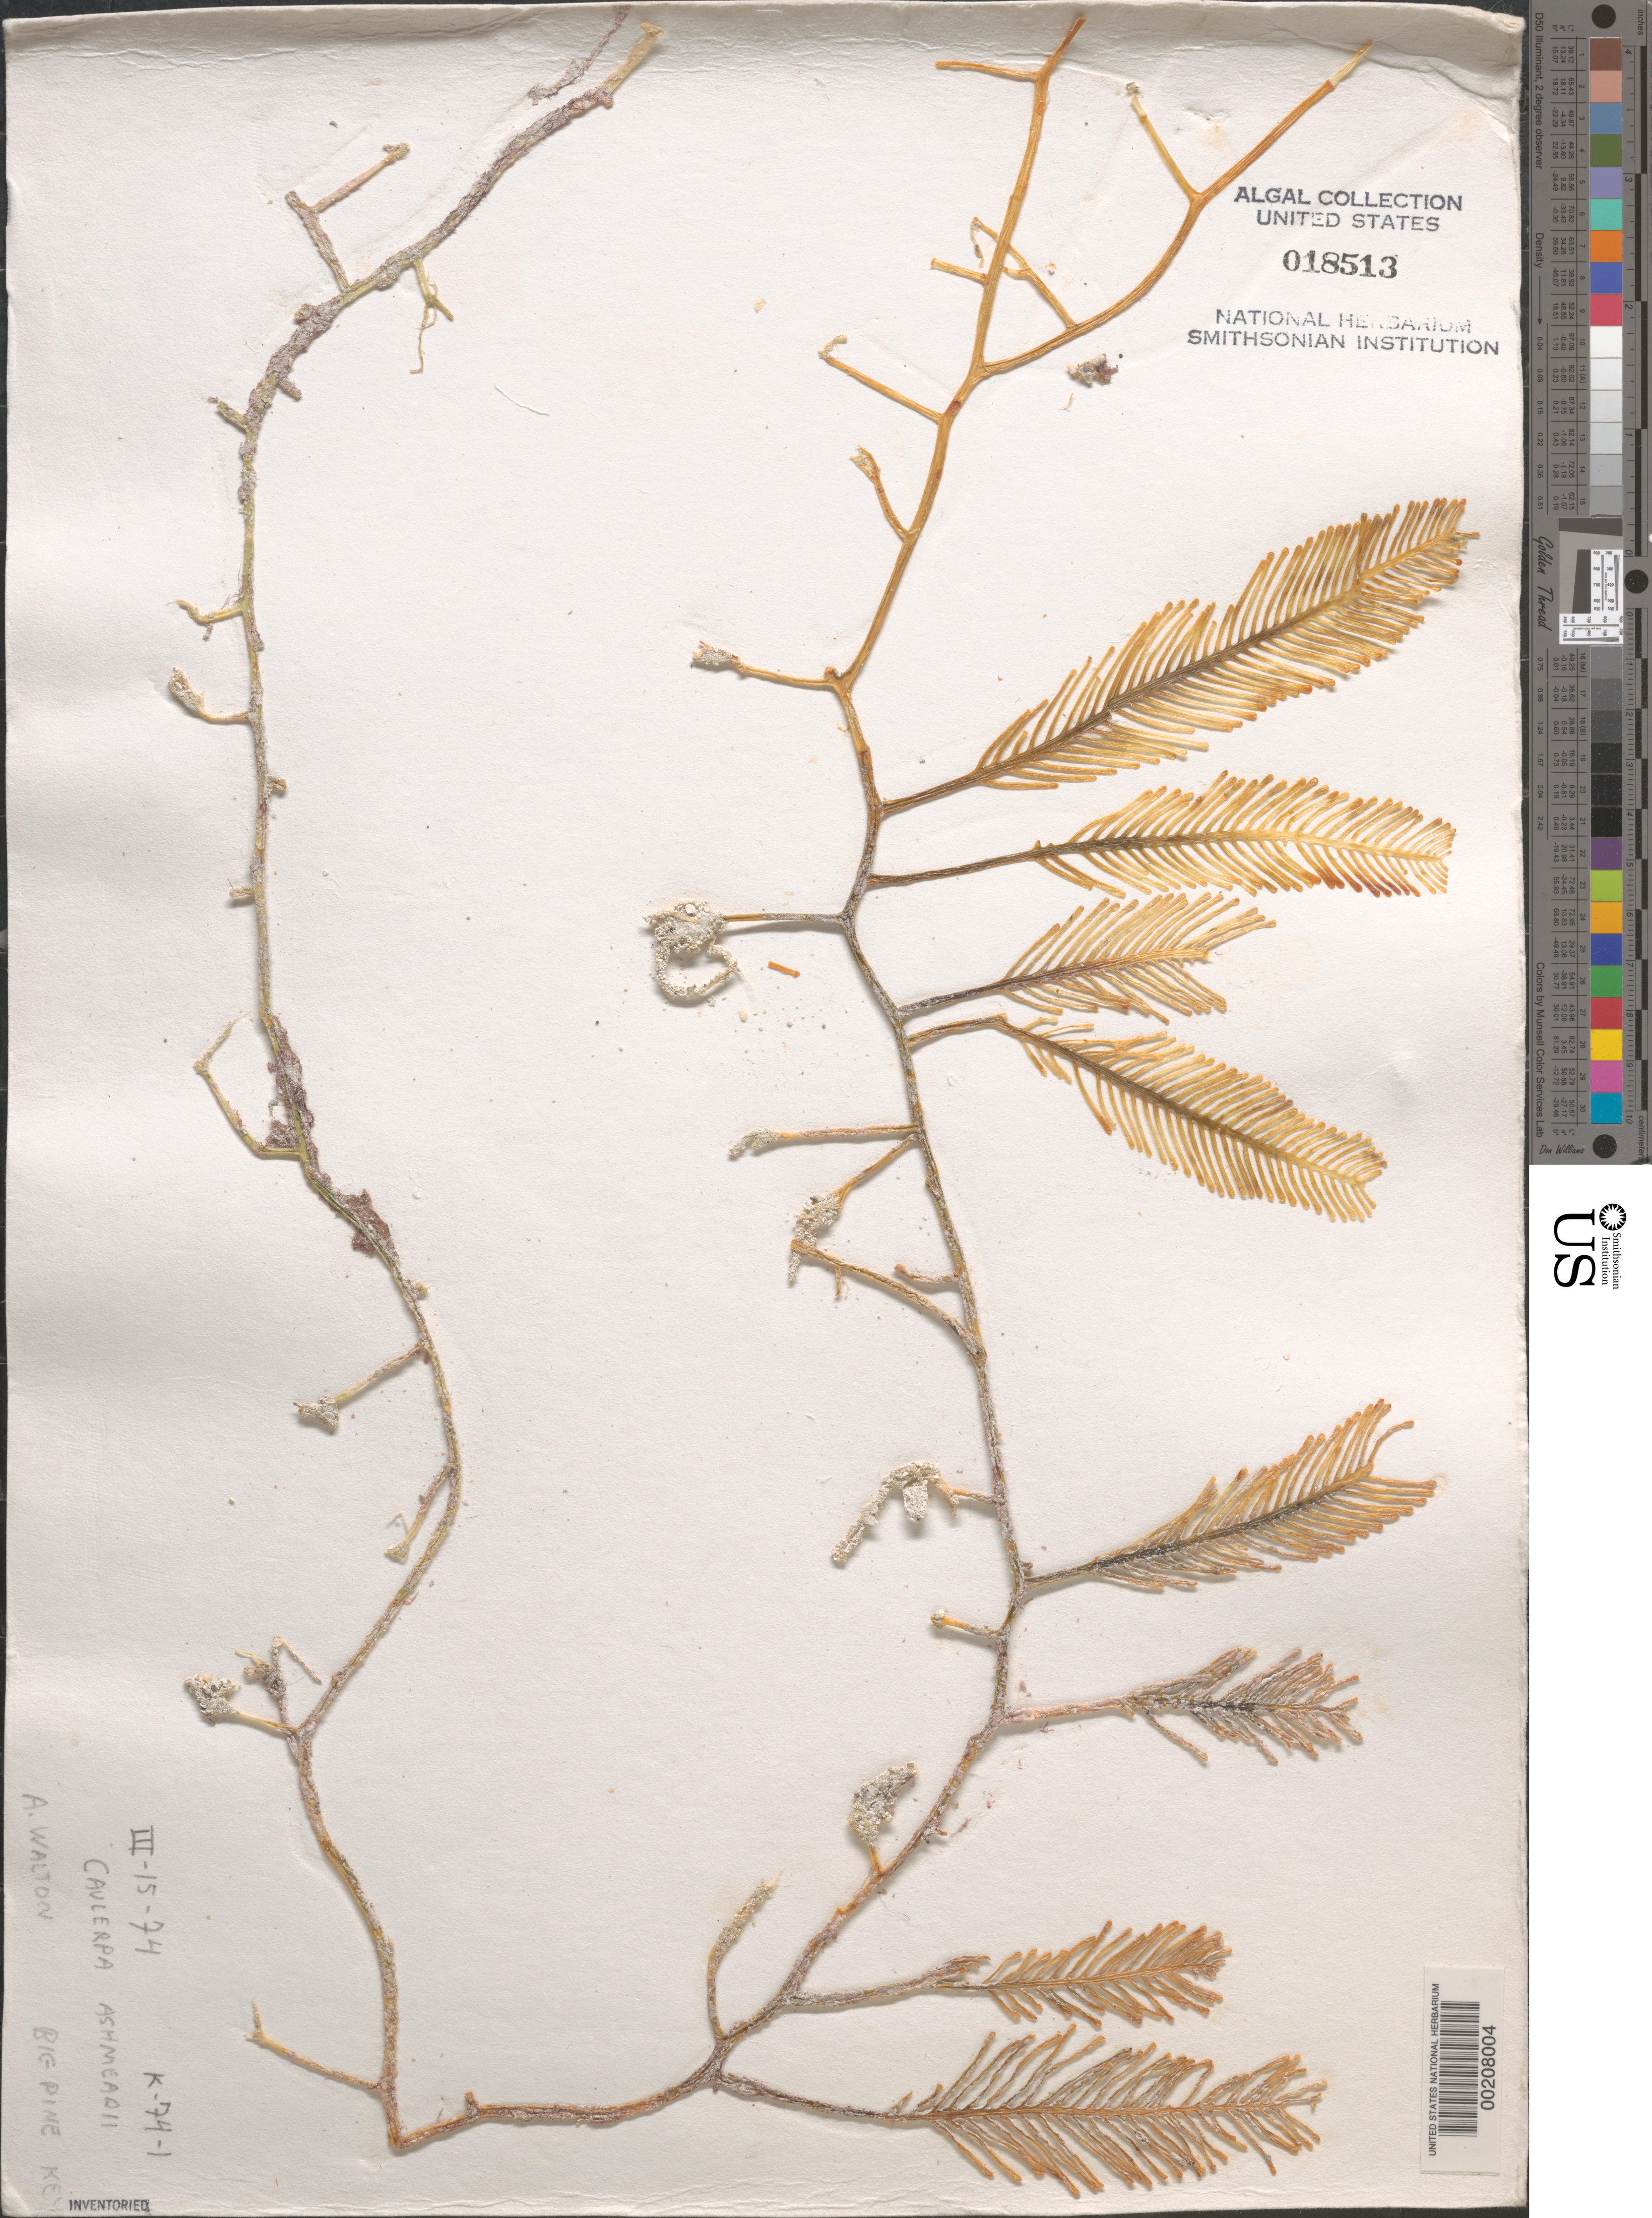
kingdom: Plantae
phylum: Chlorophyta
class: Ulvophyceae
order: Bryopsidales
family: Caulerpaceae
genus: Caulerpa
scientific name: Caulerpa ashmeadii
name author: Harv.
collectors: A. Walton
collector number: K-74-1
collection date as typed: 15 Mar 1974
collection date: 1974-03-15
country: United States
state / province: Florida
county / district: Monroe County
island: Big Pine Key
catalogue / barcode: US 18513